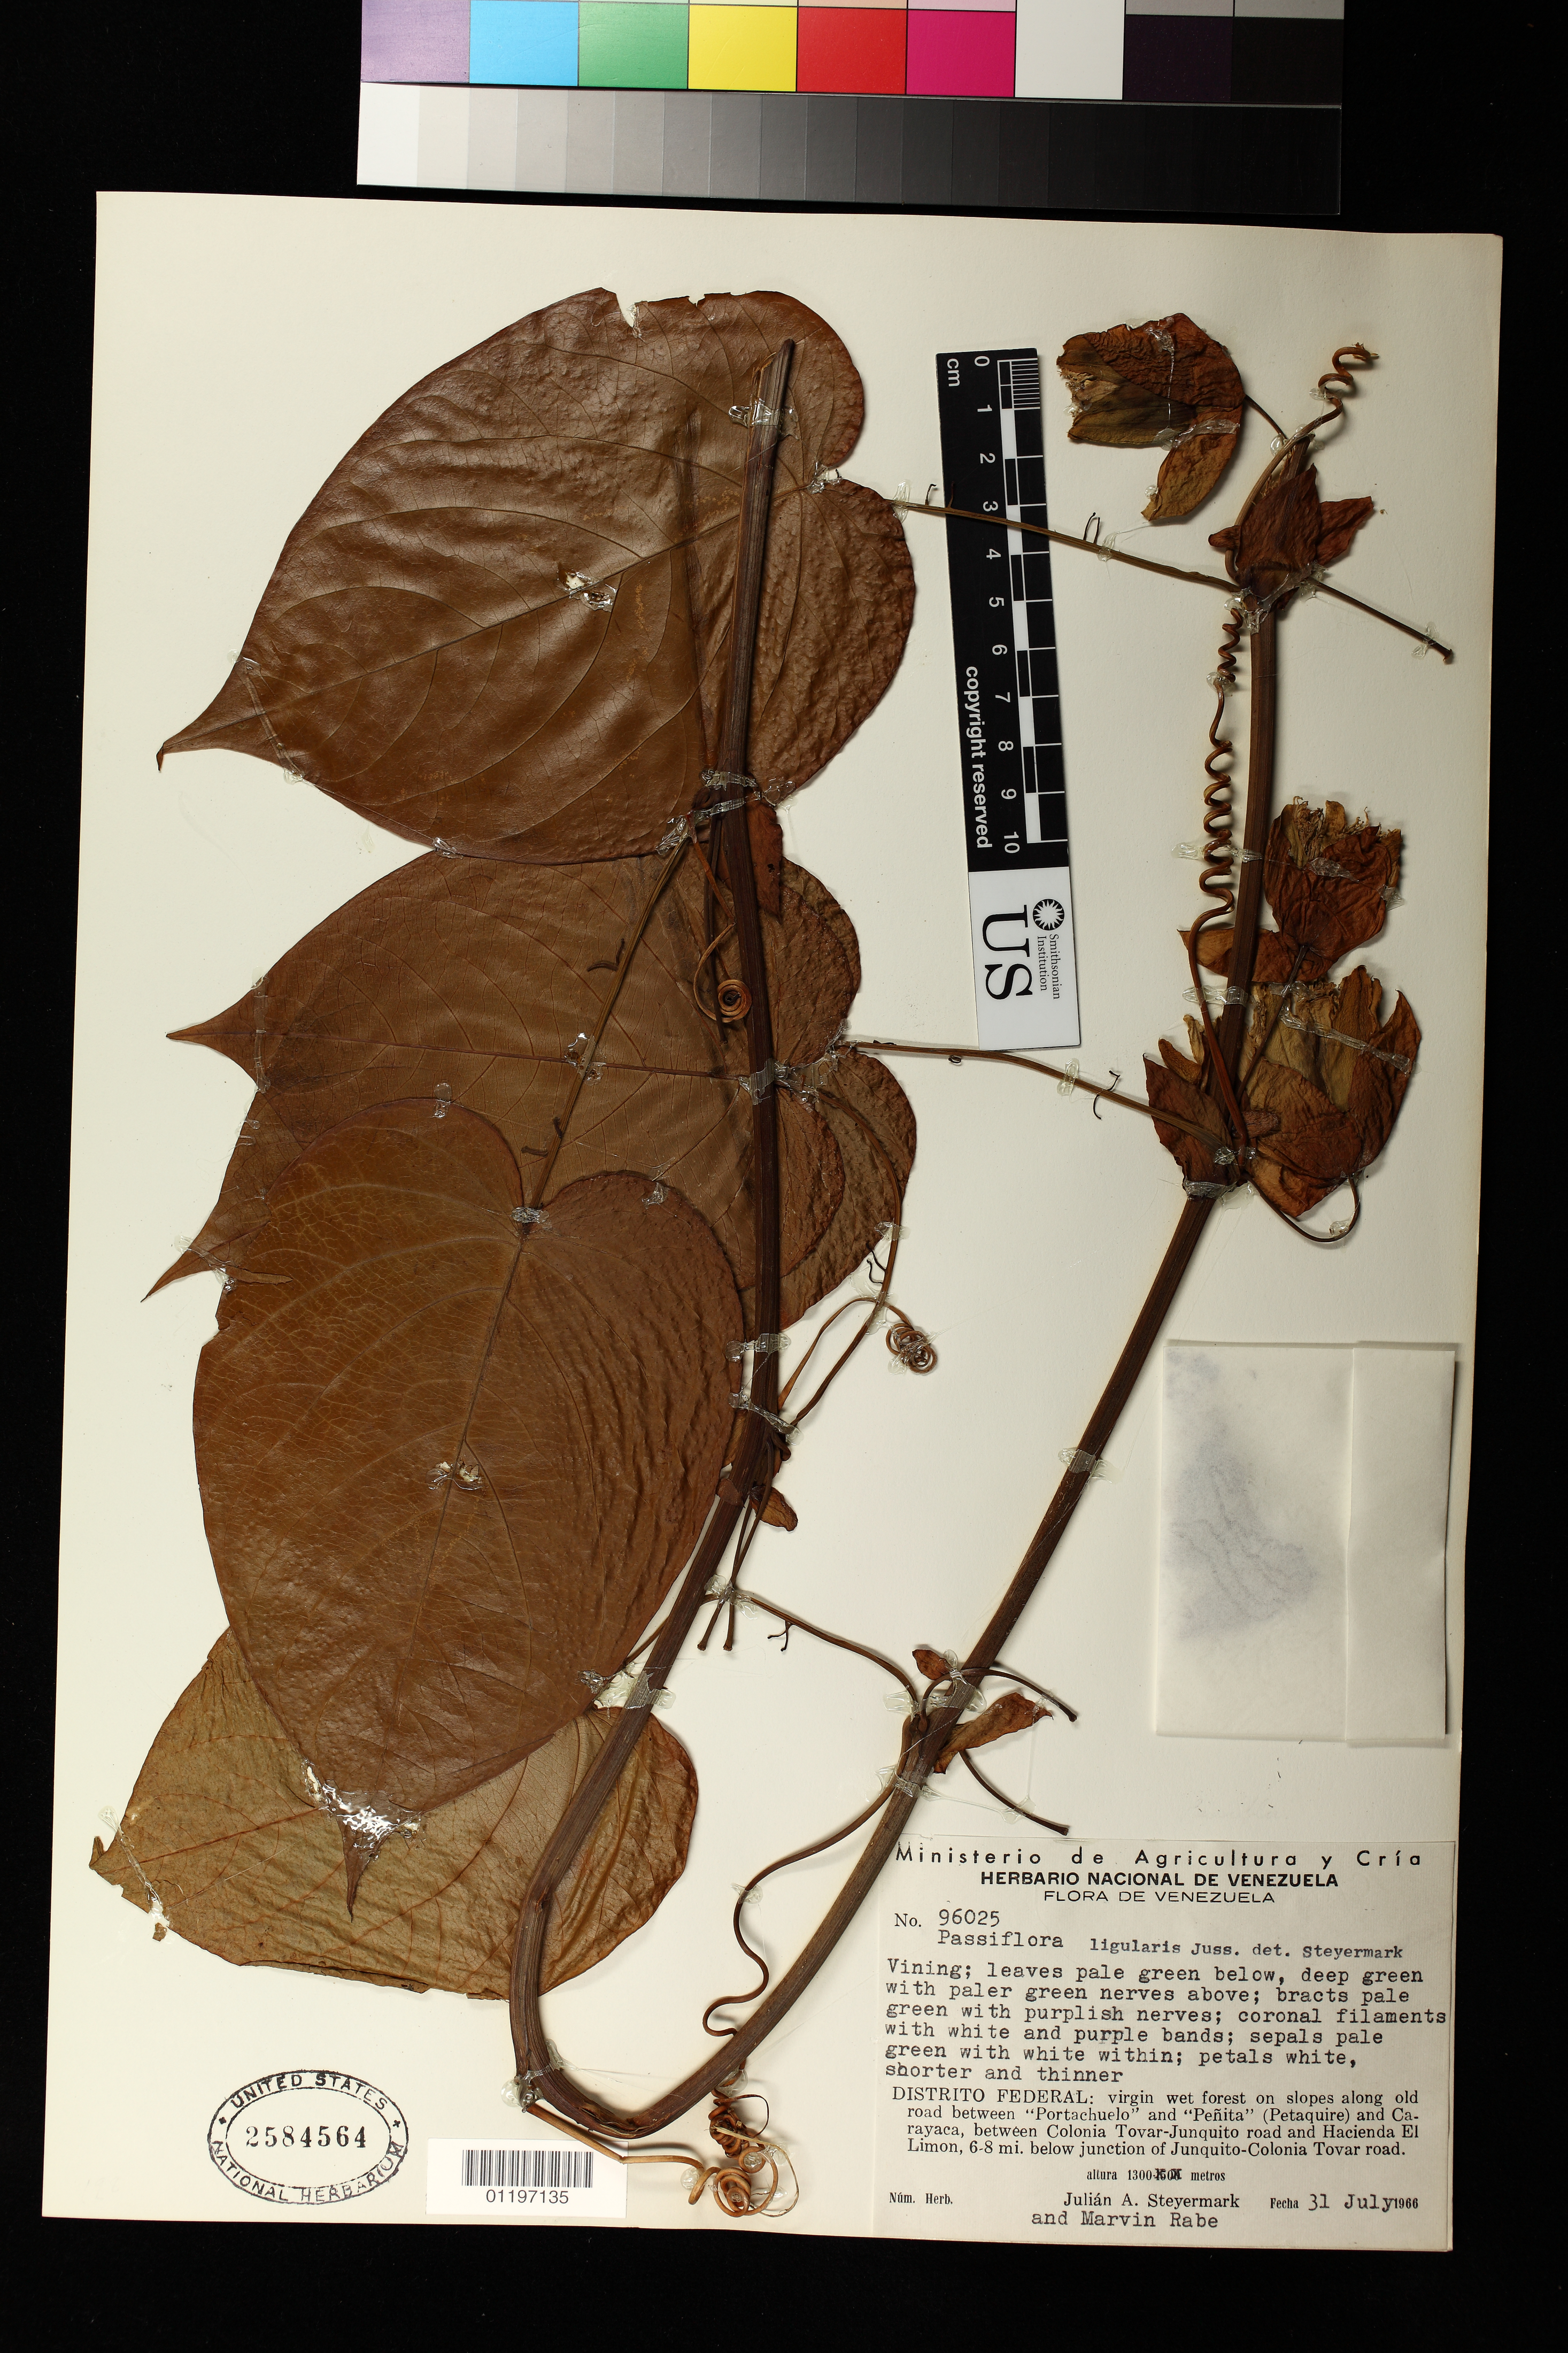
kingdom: Plantae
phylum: Tracheophyta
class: Magnoliopsida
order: Malpighiales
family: Passifloraceae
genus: Passiflora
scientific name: Passiflora ligularis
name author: Juss.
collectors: J. Steyermark & M. Rabe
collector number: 96025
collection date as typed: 31 Jul 1966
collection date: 1966-07-31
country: Venezuela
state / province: Distrito Federal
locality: on slopes along old road between "Portachuelo" and "Peñita" (Petaquire) and Carayaca, between Colonia Tova-Junquito road and Hacienda El Limon, 6-8 mi. below junction of Junquito-Colonia Tovar road.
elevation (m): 1300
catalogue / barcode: US 2584564